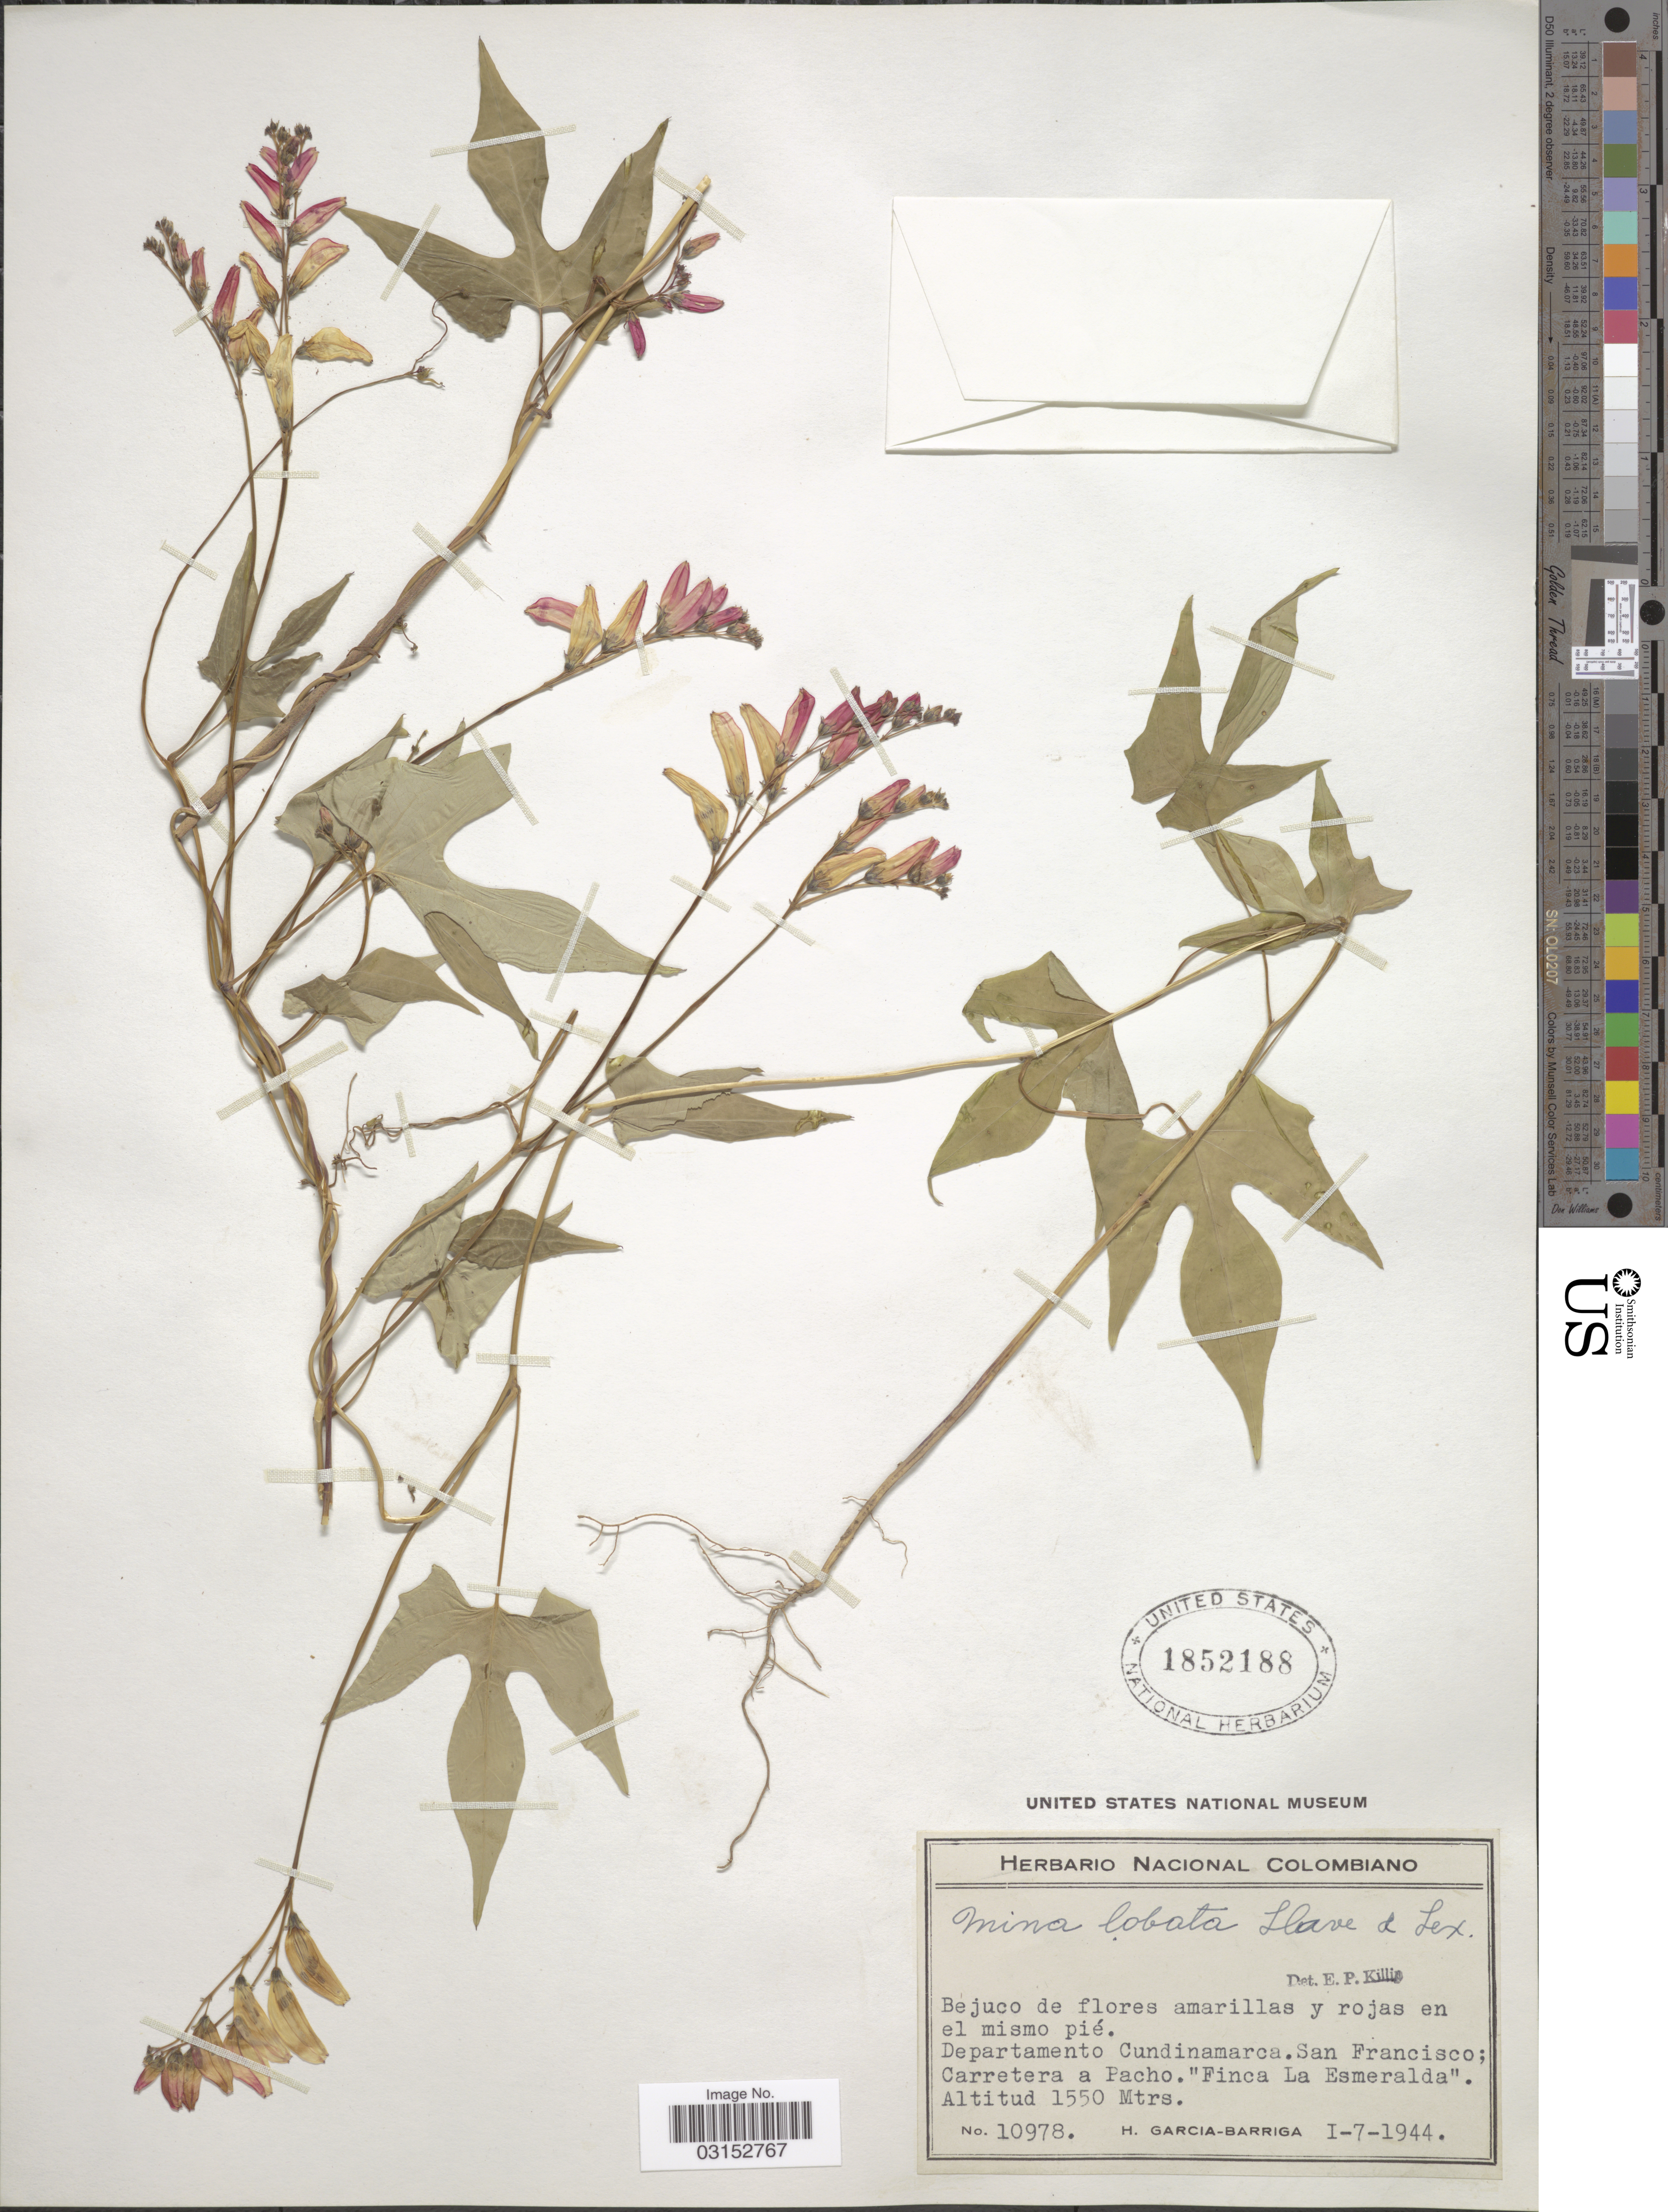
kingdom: Plantae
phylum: Tracheophyta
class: Magnoliopsida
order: Solanales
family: Convolvulaceae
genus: Ipomoea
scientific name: Ipomoea lobata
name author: (Cerv.) Thell.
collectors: H. García Barriga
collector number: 10978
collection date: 1944-07-01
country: Colombia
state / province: Cundinamarca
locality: Departamento Cundinamarca. San Francisco; Carretera a Pacho. "Fina La Esmeralda".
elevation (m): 1550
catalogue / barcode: US 1852188